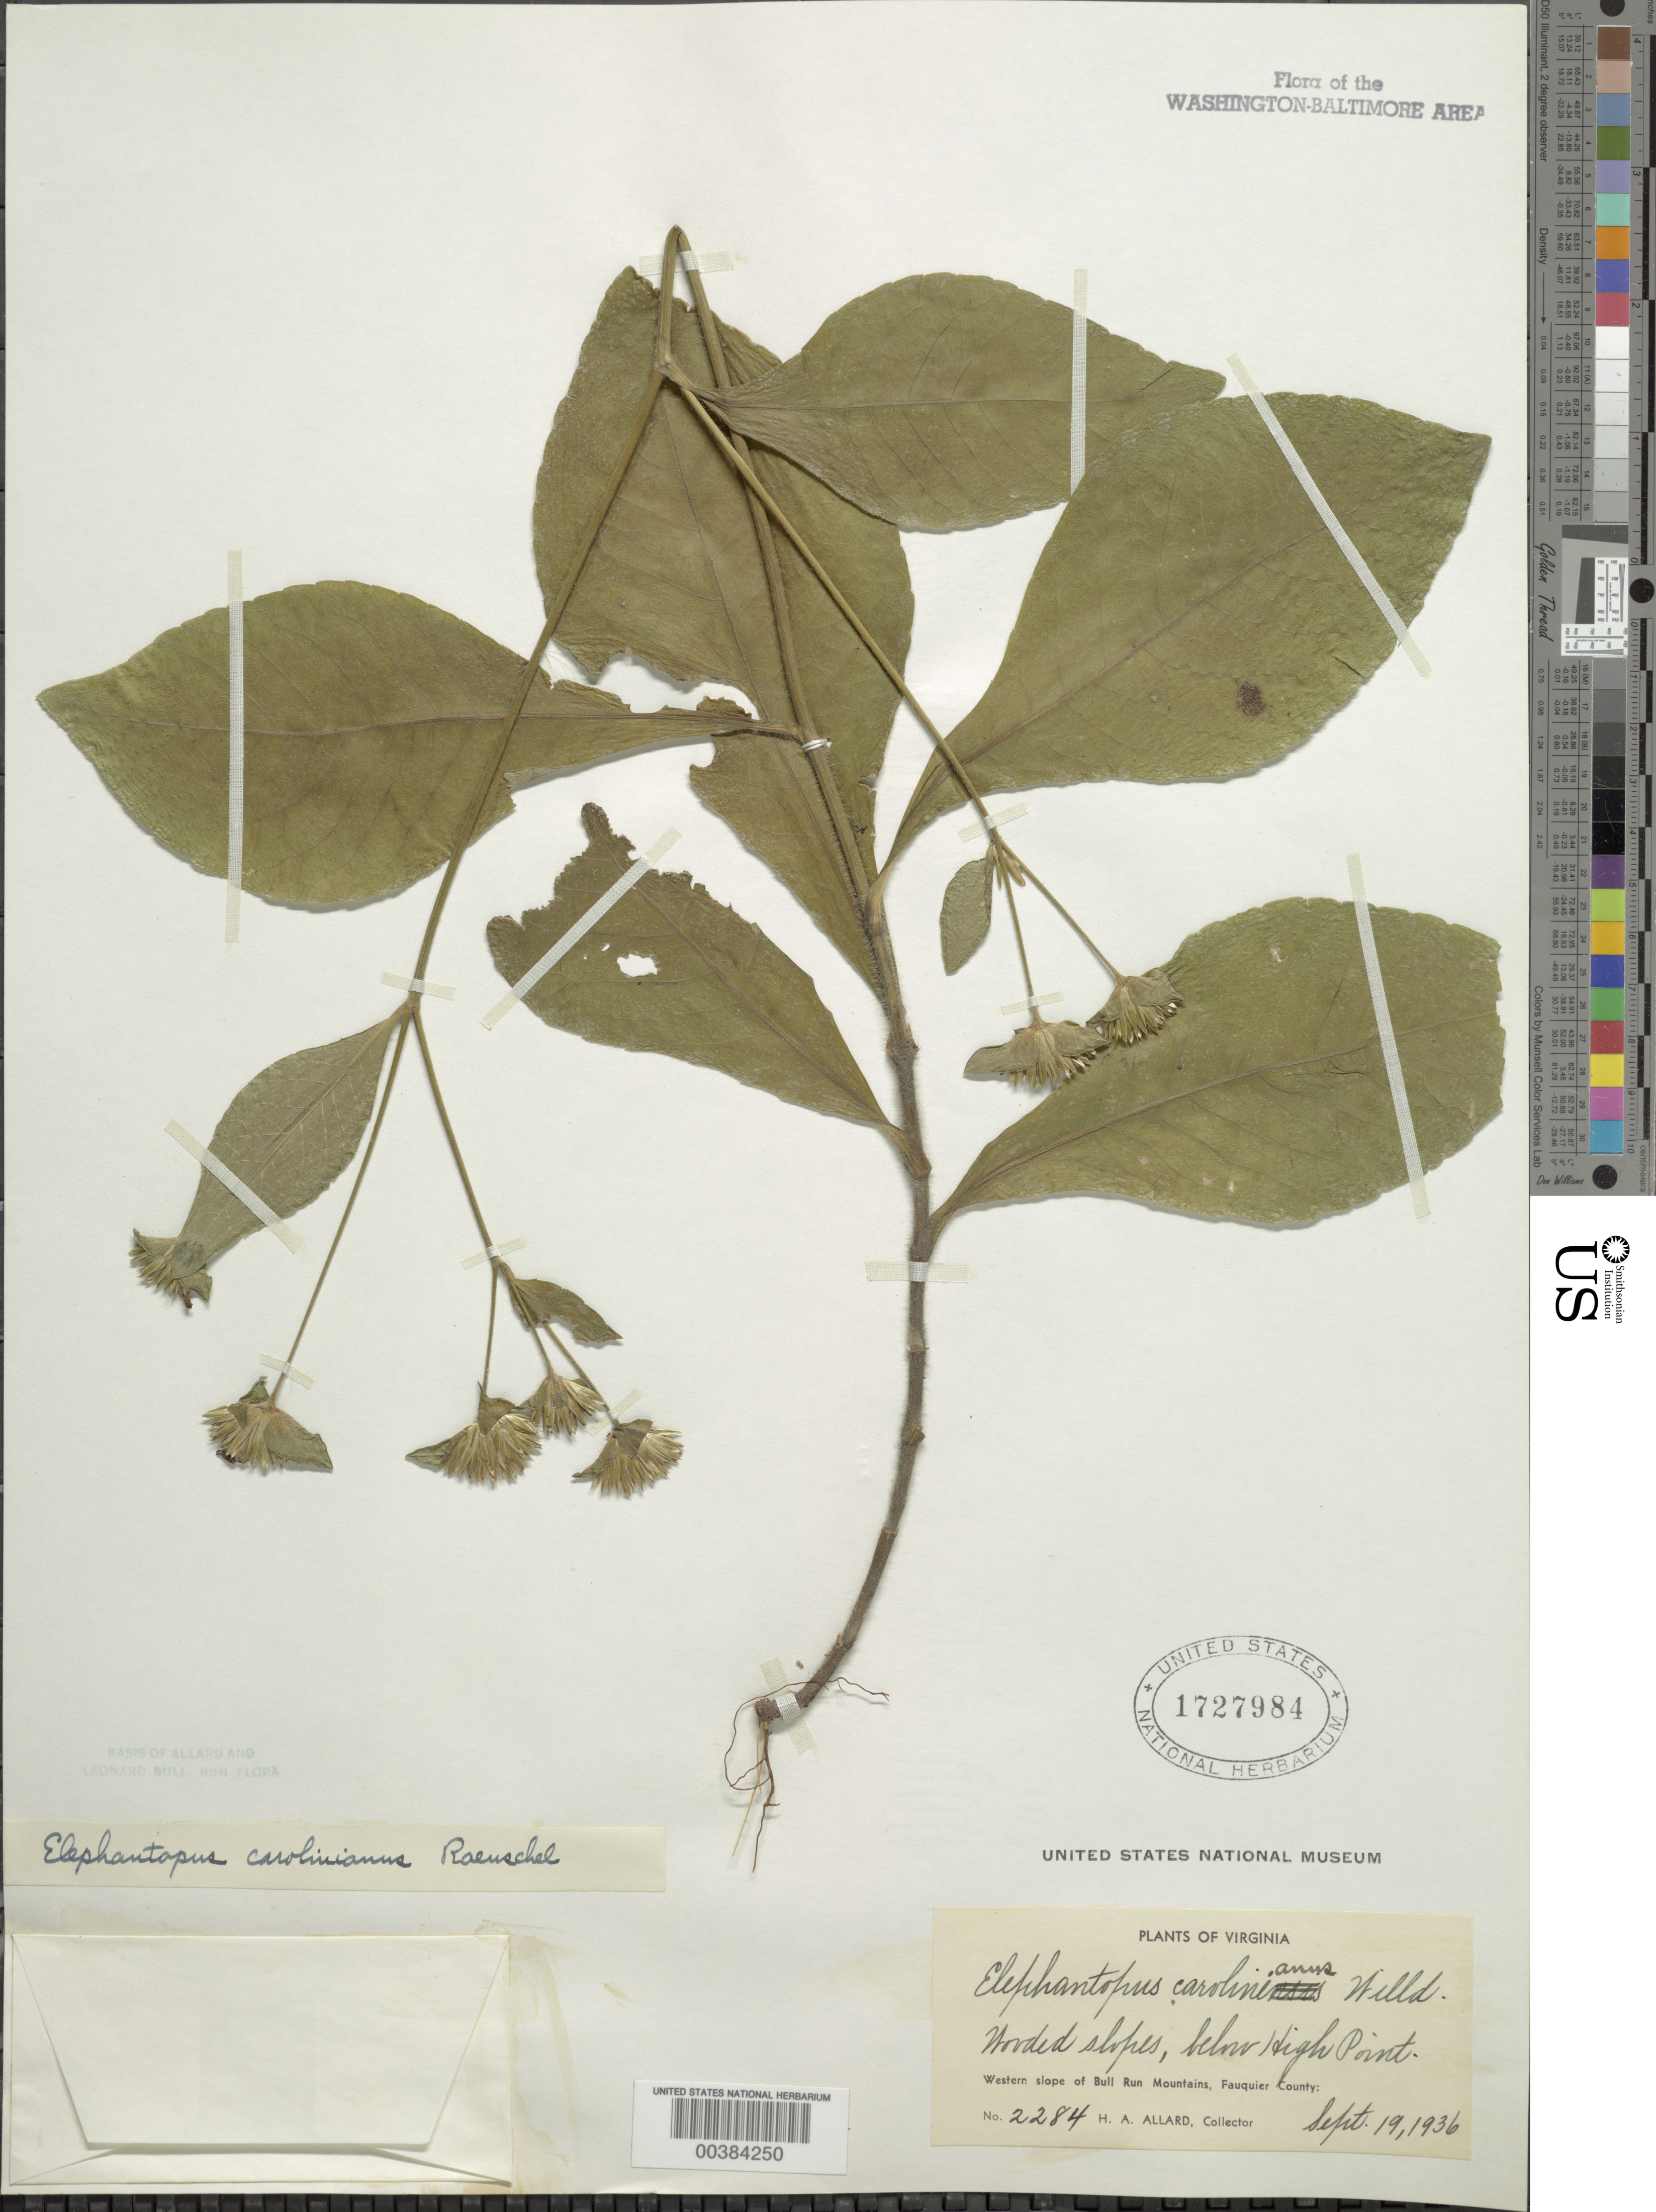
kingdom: Plantae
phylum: Tracheophyta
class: Magnoliopsida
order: Asterales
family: Asteraceae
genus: Elephantopus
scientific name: Elephantopus carolinianus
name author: Raeusch.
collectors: H. A. Allard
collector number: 2284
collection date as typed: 19 Sep 1936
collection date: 1936-09-19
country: United States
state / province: Virginia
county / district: Fauquier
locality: Below High Point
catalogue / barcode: US 1727984